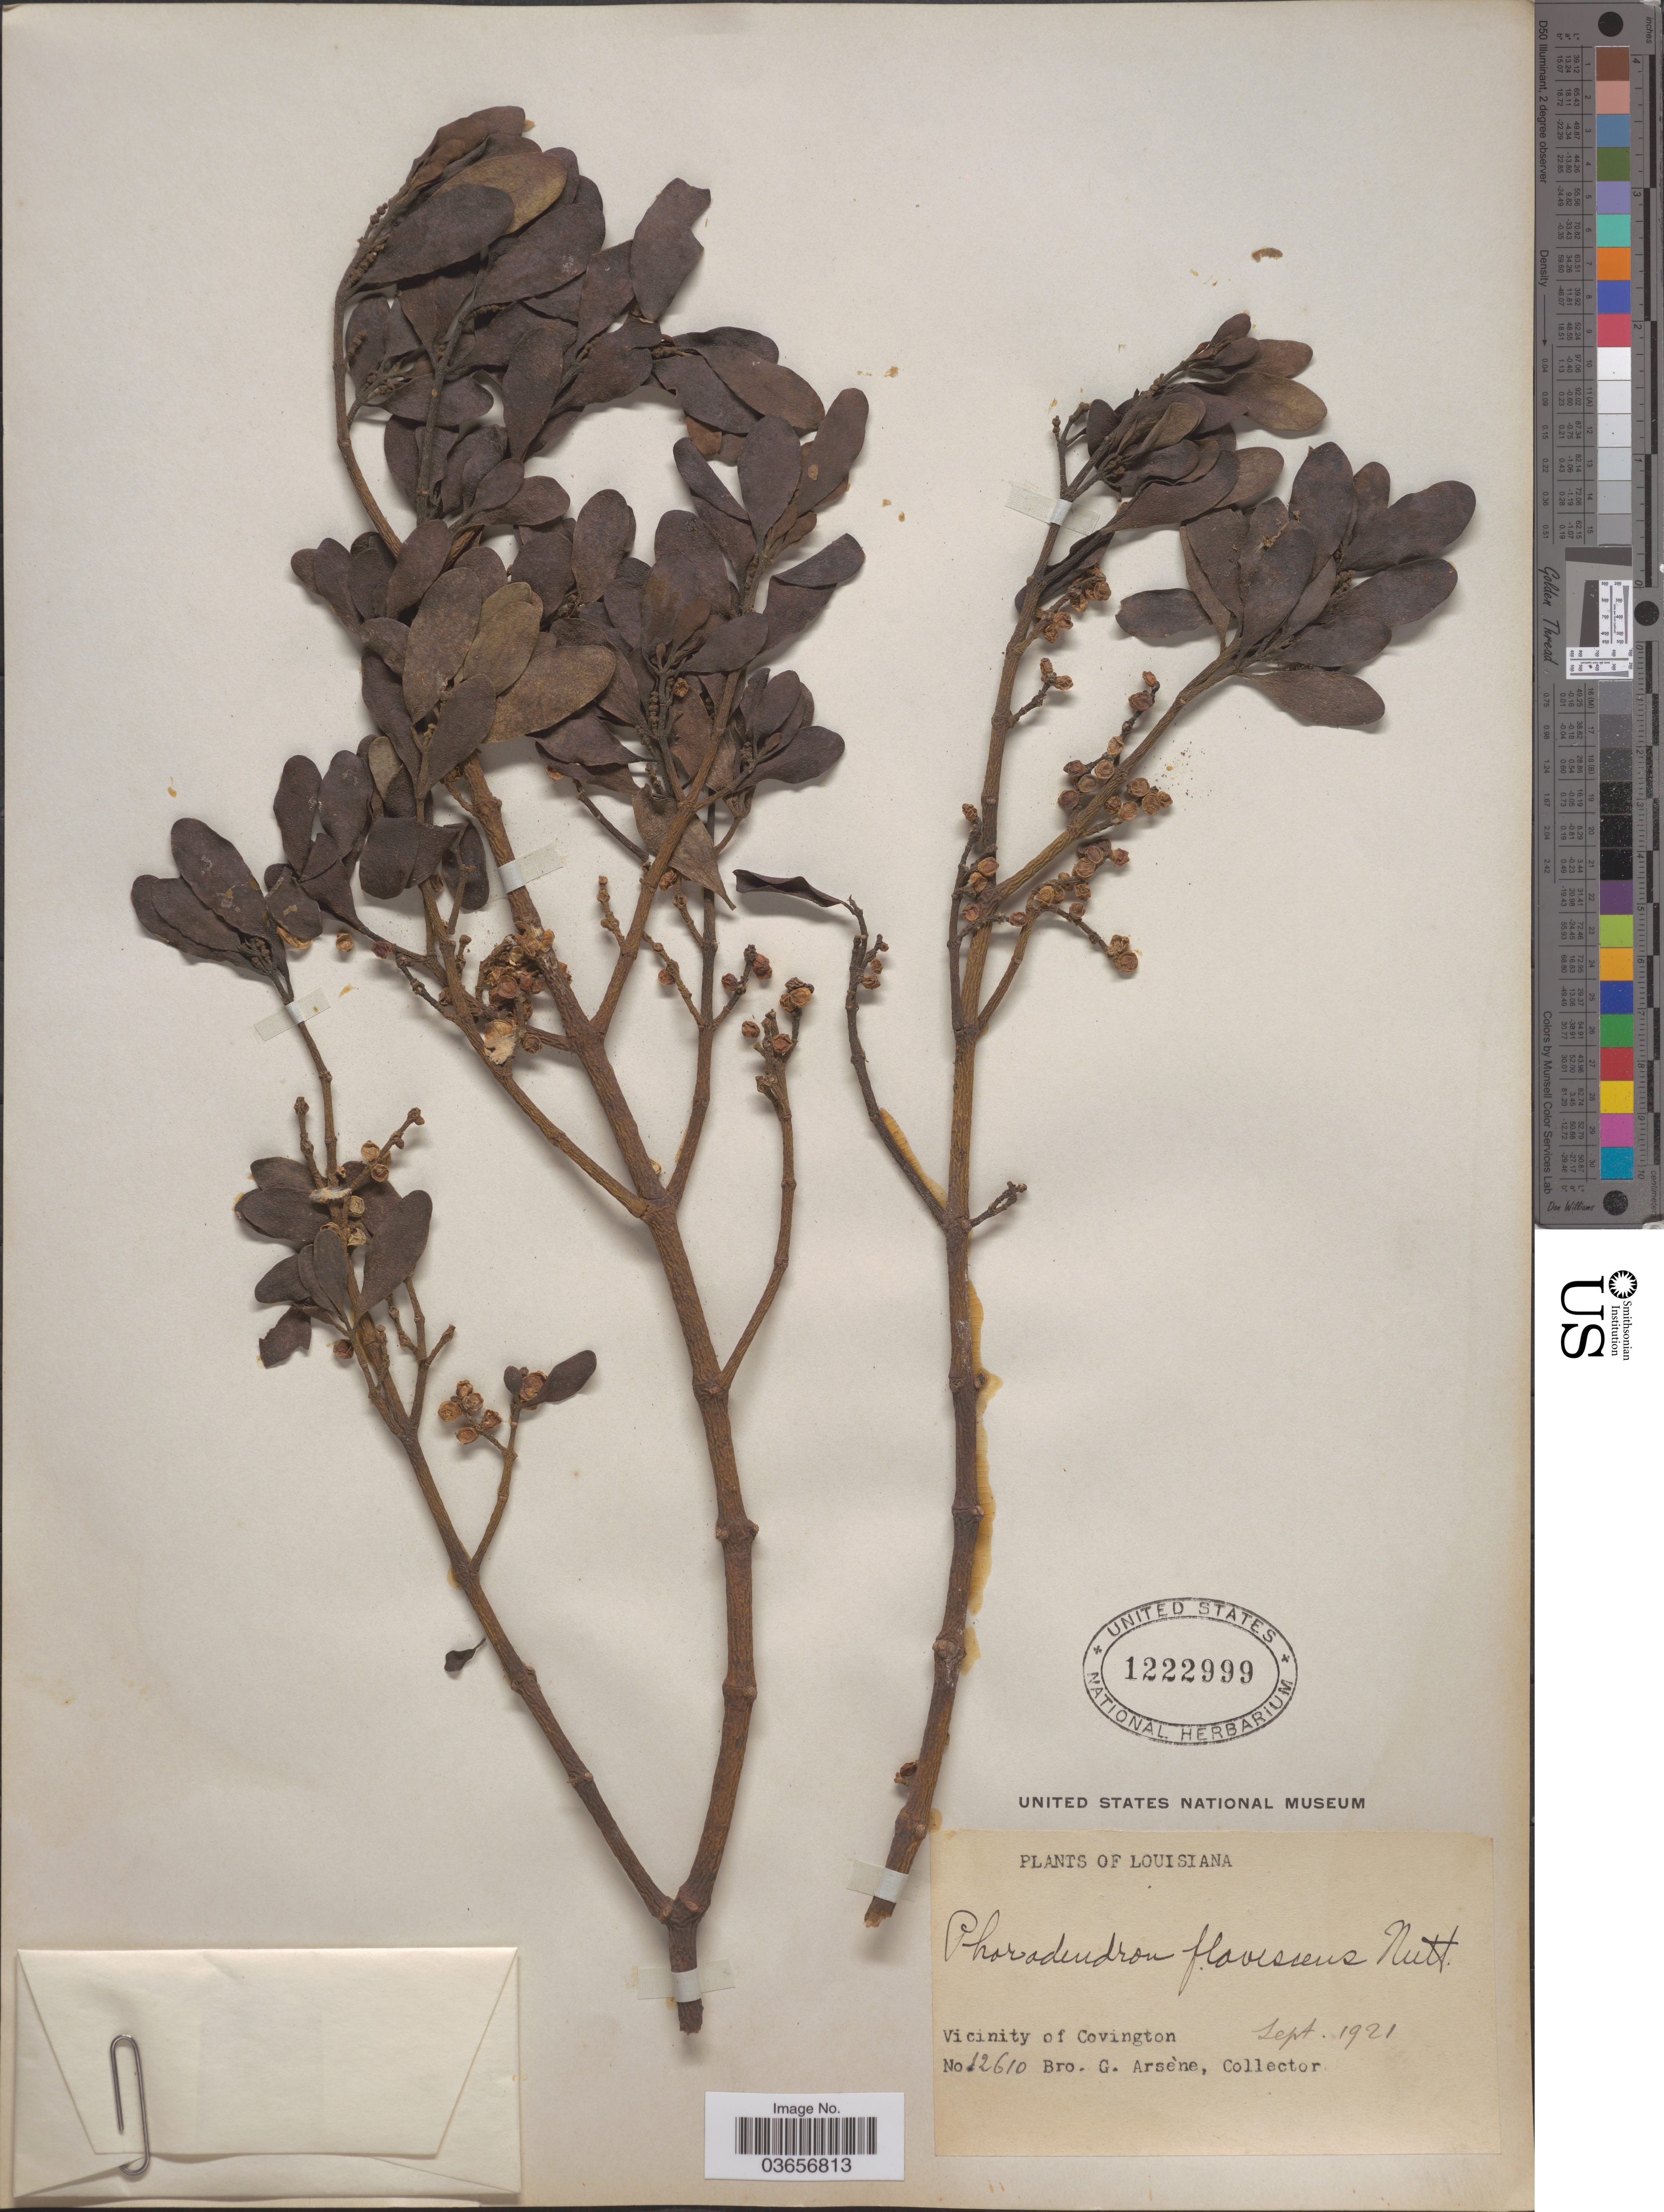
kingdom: Plantae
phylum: Tracheophyta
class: Magnoliopsida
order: Santalales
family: Viscaceae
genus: Phoradendron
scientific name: Phoradendron flavescens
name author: Nutt.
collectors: Bro. G. Arsène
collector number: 12610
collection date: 1921-09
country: United States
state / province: Louisiana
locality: Vicinity of Covington.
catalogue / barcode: US 1222999